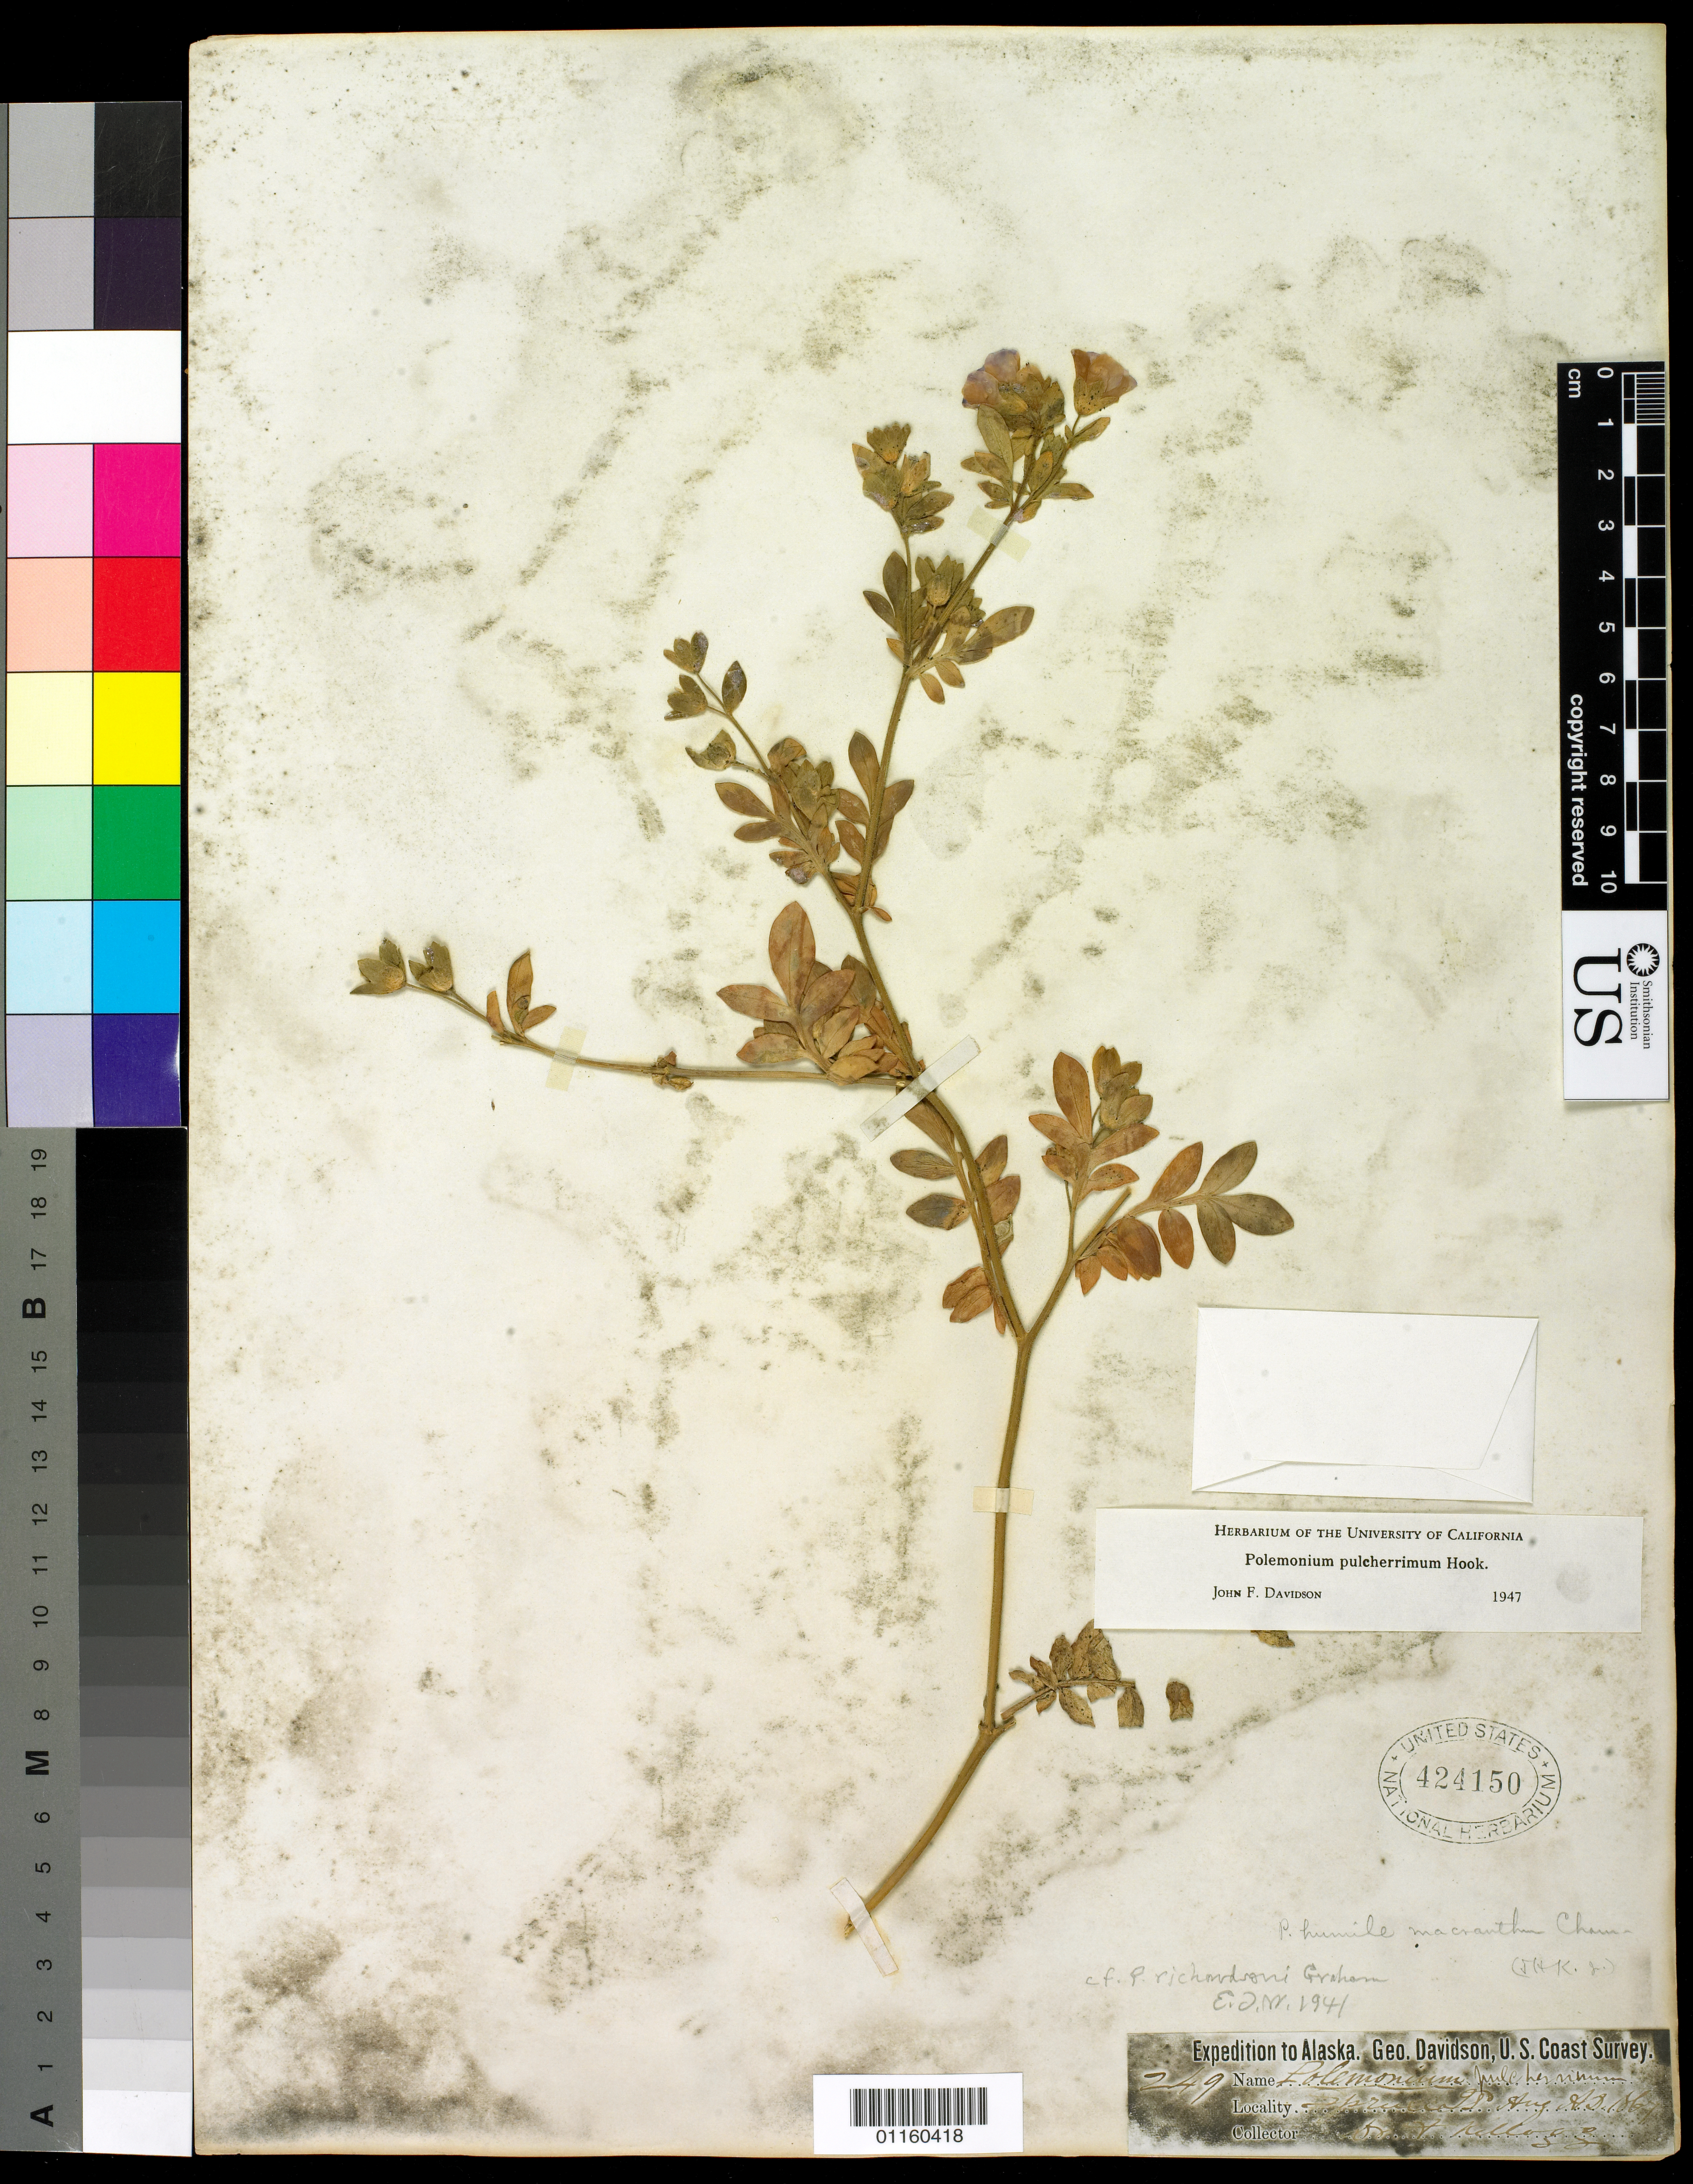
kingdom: Plantae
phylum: Tracheophyta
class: Magnoliopsida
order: Ericales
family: Polemoniaceae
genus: Polemonium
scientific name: Polemonium pulcherrimum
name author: Hook.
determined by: Davidson, J. F.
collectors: A. Kellogg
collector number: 249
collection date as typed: Aug 1867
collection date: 1867-08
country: United States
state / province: Alaska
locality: Spruce Island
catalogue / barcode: US 424150